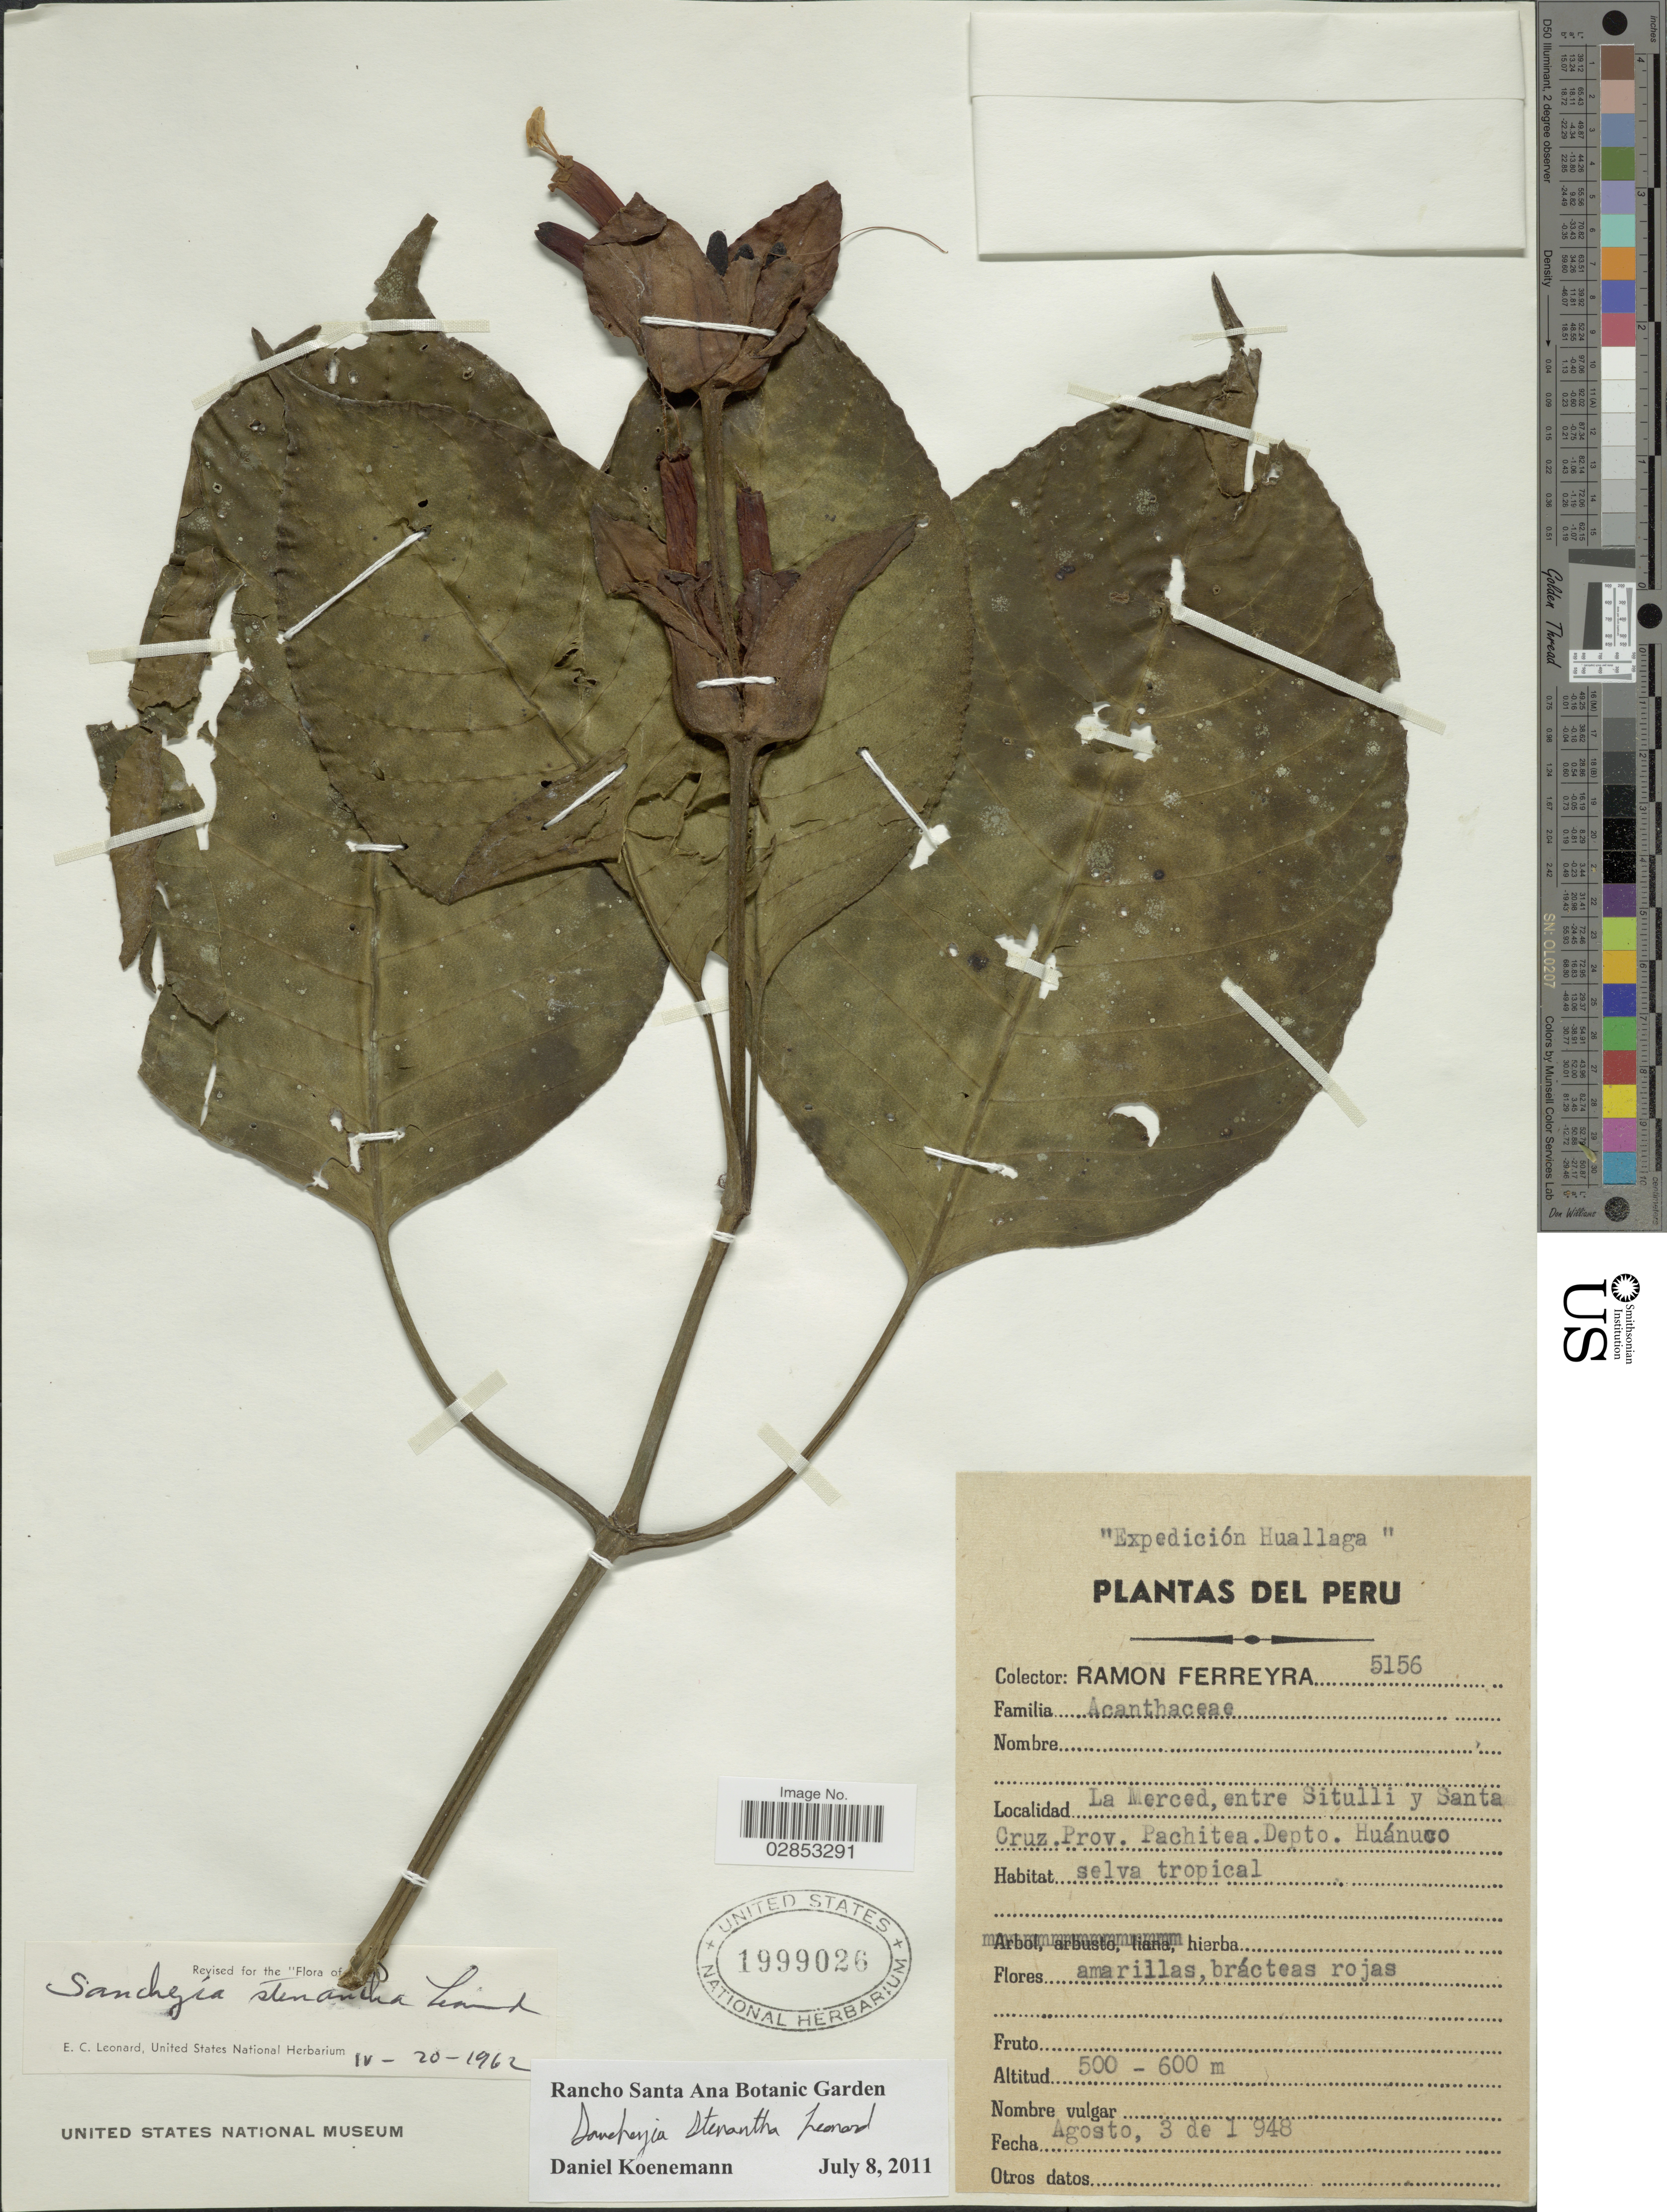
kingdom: Plantae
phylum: Tracheophyta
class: Magnoliopsida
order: Lamiales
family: Acanthaceae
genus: Sanchezia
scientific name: Sanchezia ovata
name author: Ruiz & Pav.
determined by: Azevedo, Igor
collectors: R. A. Ferreyra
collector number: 5156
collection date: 1948-08-03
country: Peru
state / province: Huánuco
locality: La Merced, entre Situlli y Santa Cruz, Prov. Pachitea, Depto. Huánuco.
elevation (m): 500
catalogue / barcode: US 1999026